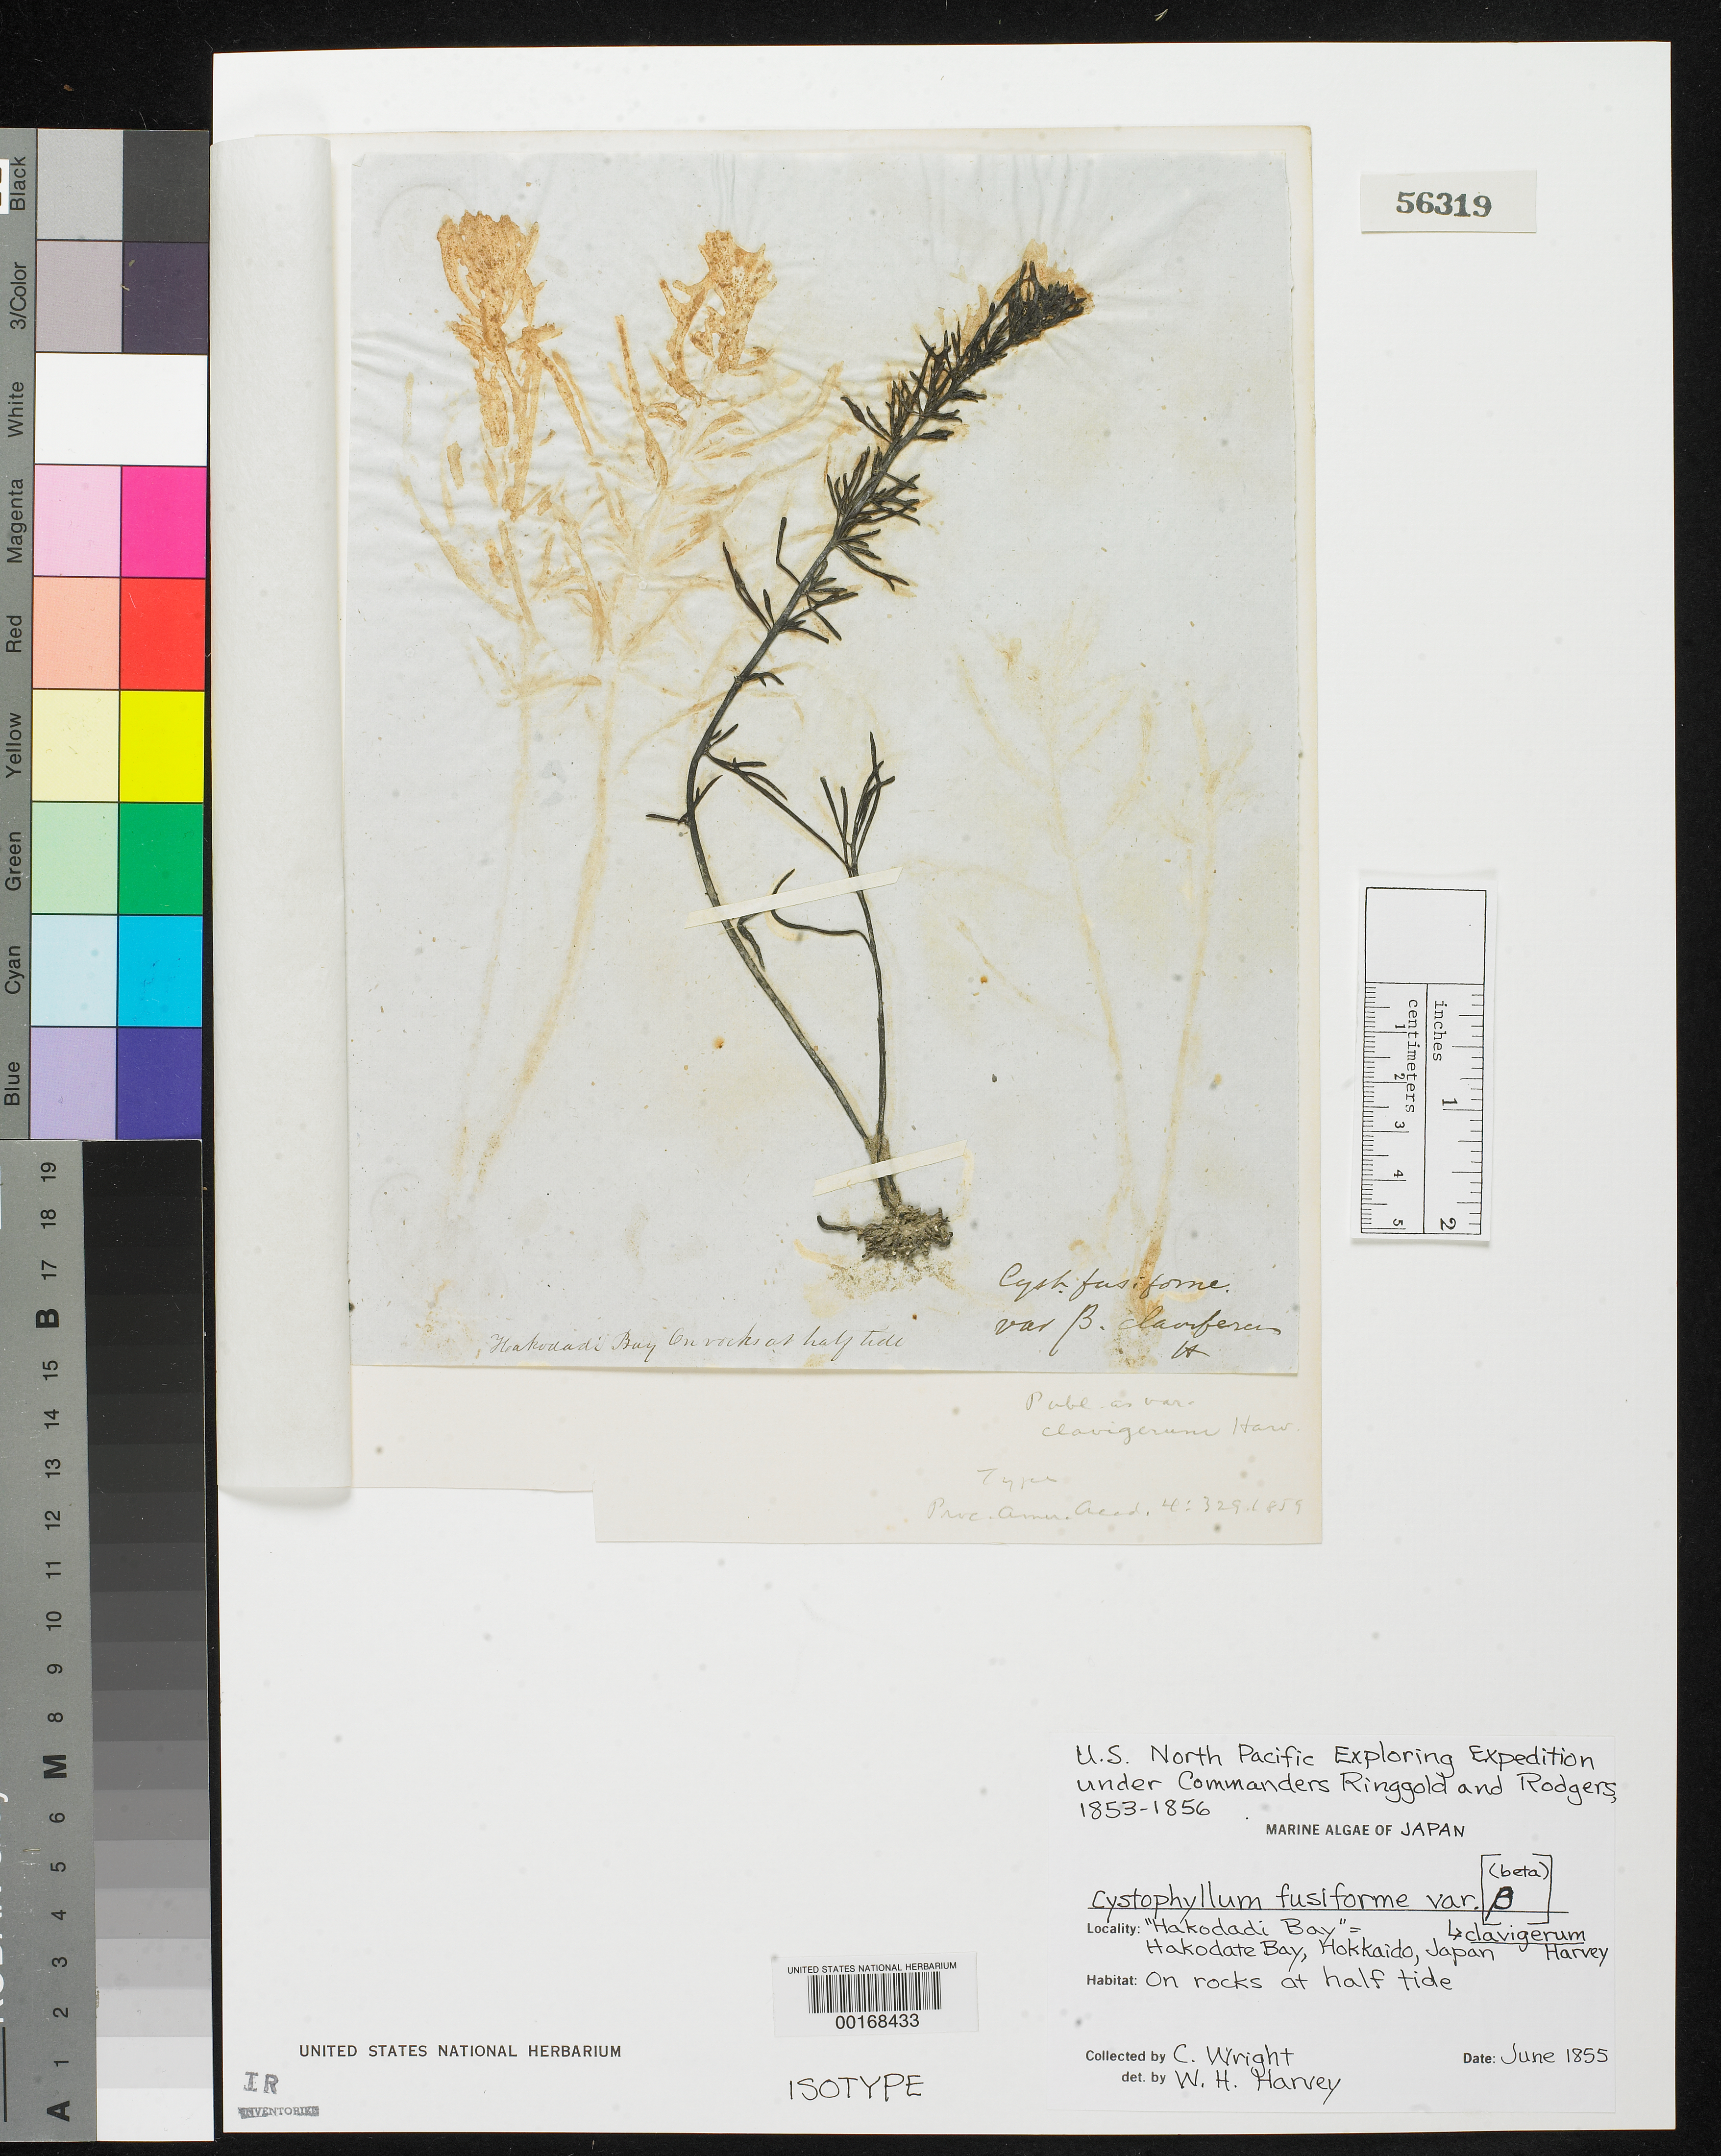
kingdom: Chromista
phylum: Ochrophyta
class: Phaeophyceae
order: Fucales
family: Sargassaceae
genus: Cystophyllum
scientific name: Cystophyllum fusiforme var. clavigerum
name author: Harv.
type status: Isotype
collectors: C. Wright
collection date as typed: Jun 1855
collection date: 1855-06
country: Japan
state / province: Hokkaido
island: Hokkaido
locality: Hakodate Bay (Hakodadi Bay).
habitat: On rocks at half tide.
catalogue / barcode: US 56319